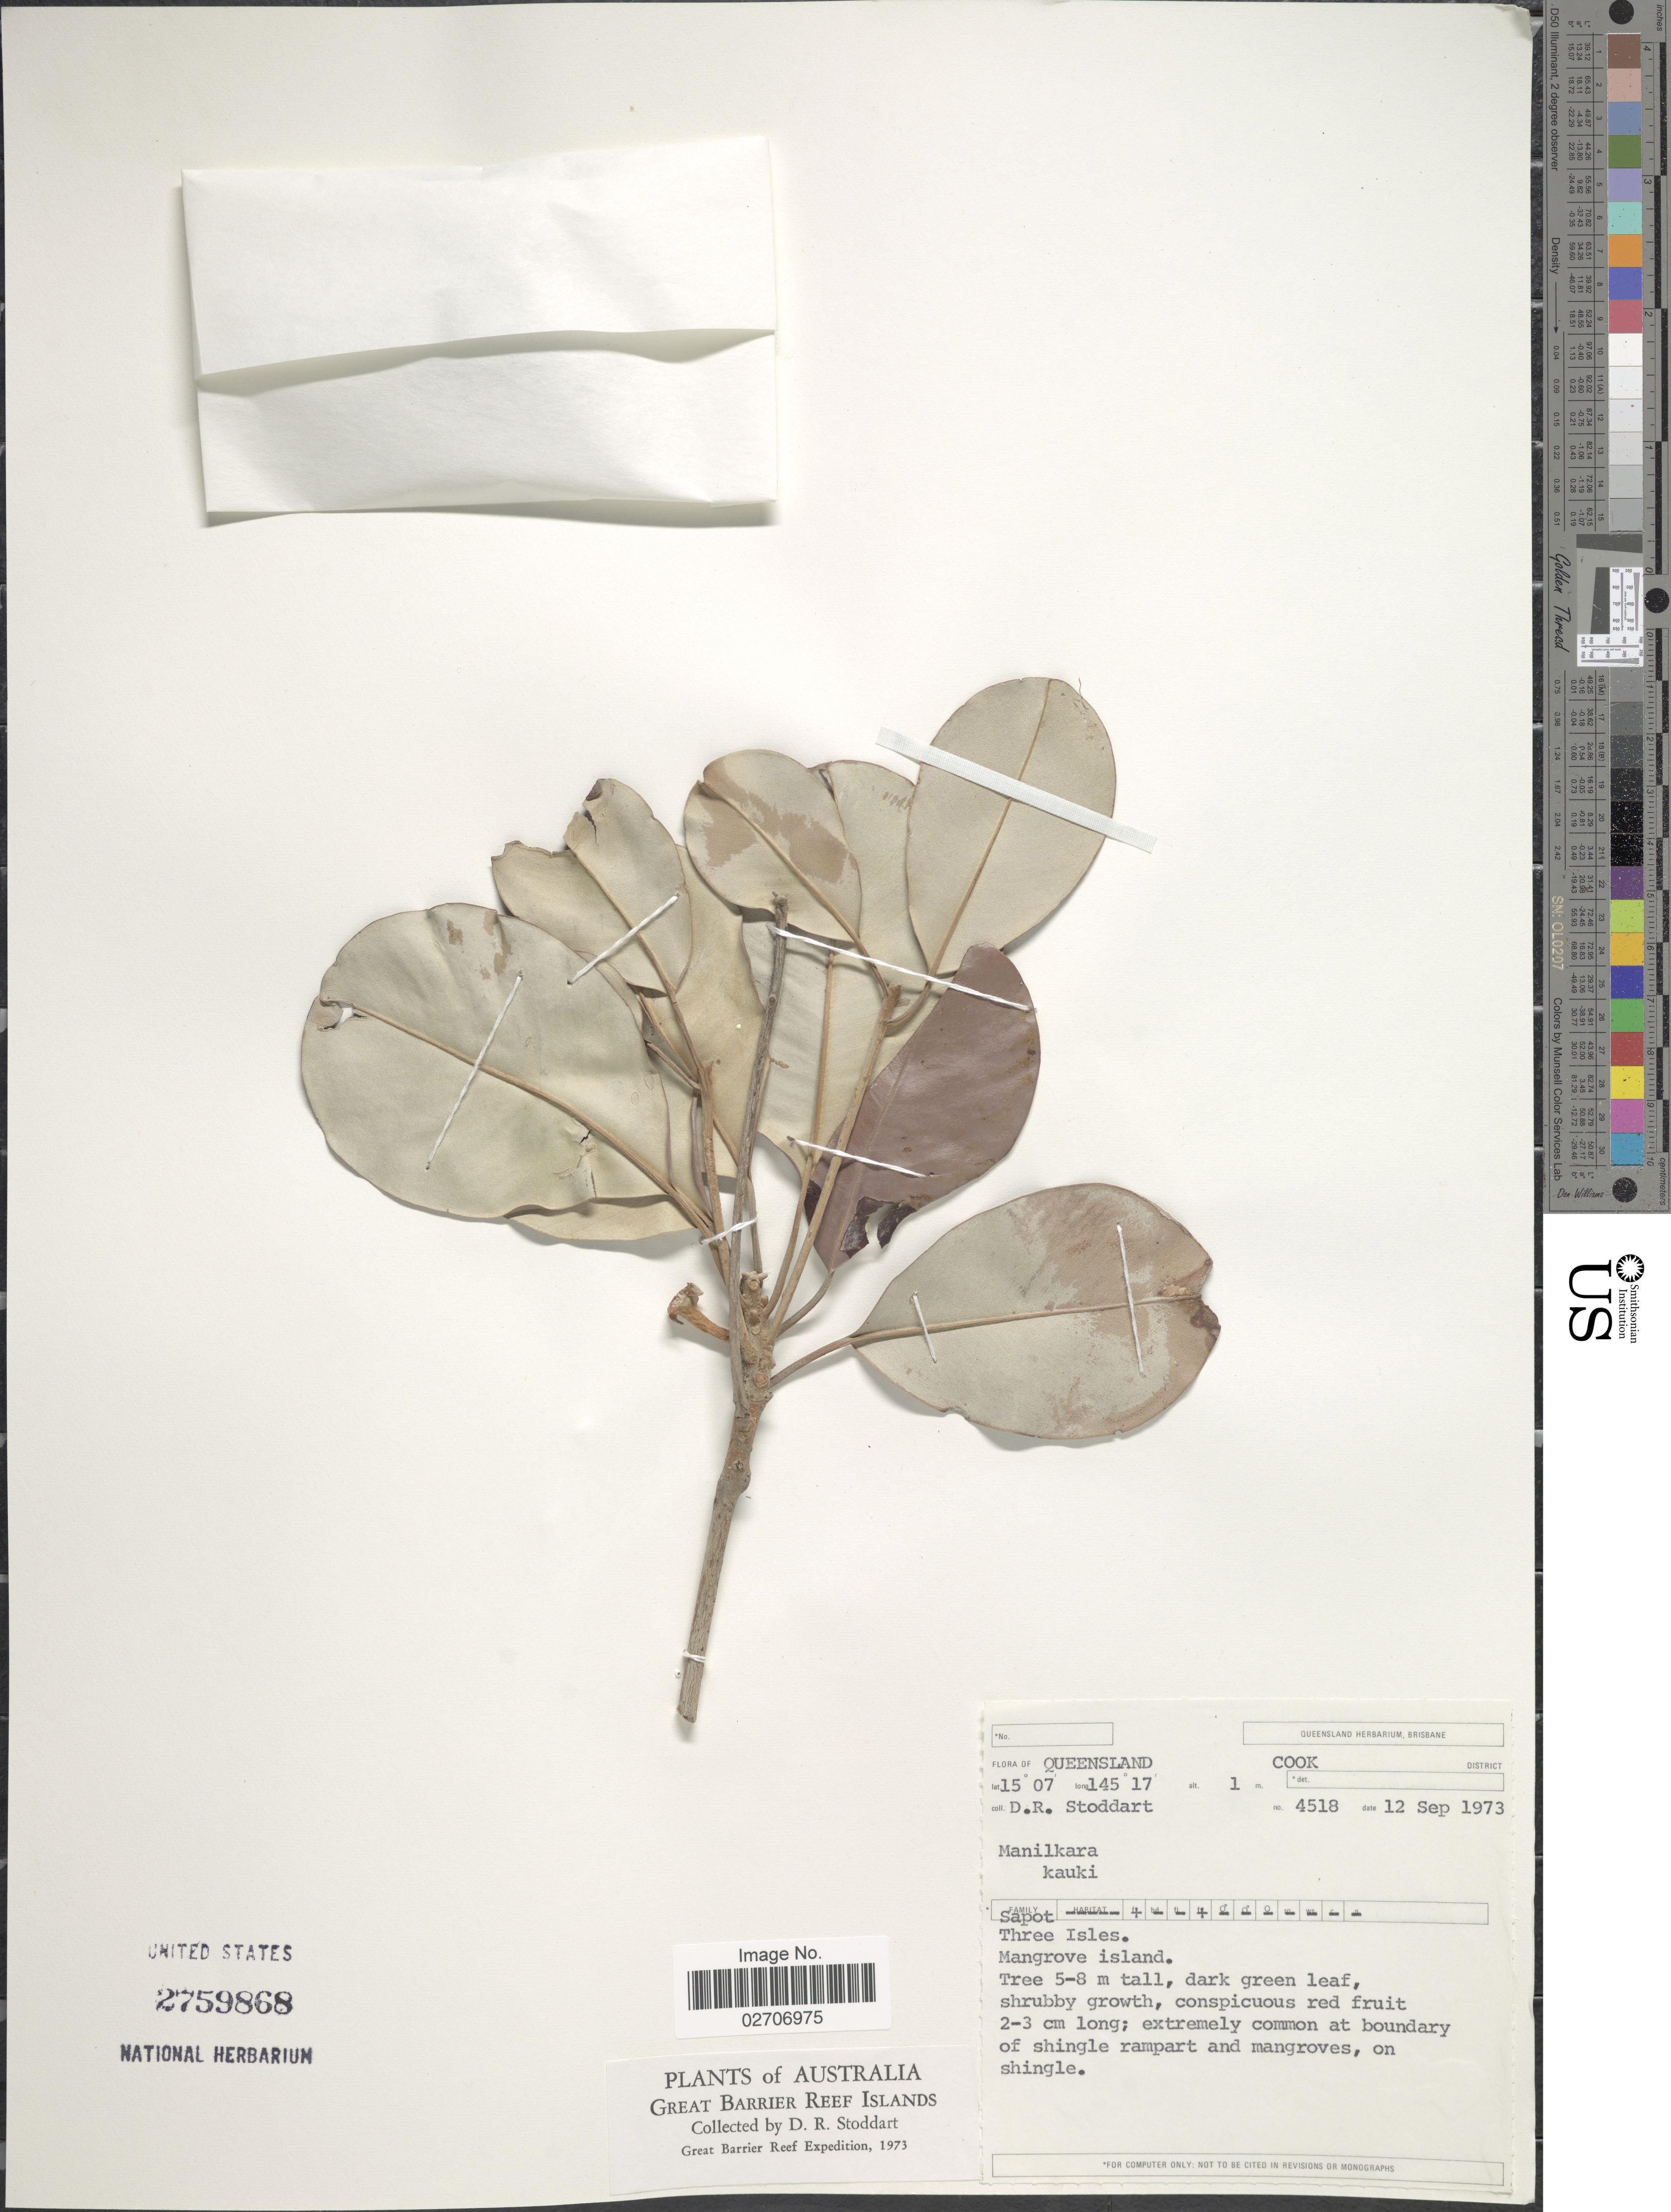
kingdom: Plantae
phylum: Tracheophyta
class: Magnoliopsida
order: Ericales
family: Sapotaceae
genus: Manilkara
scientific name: Manilkara kauki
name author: (L.) Dubard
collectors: D. R. Stoddart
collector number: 4518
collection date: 1973-09-12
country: Australia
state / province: Queensland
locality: Great Barrier Reef Islands, Cook District, Three Isles, Mangrove island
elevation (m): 1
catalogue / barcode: US 2759868